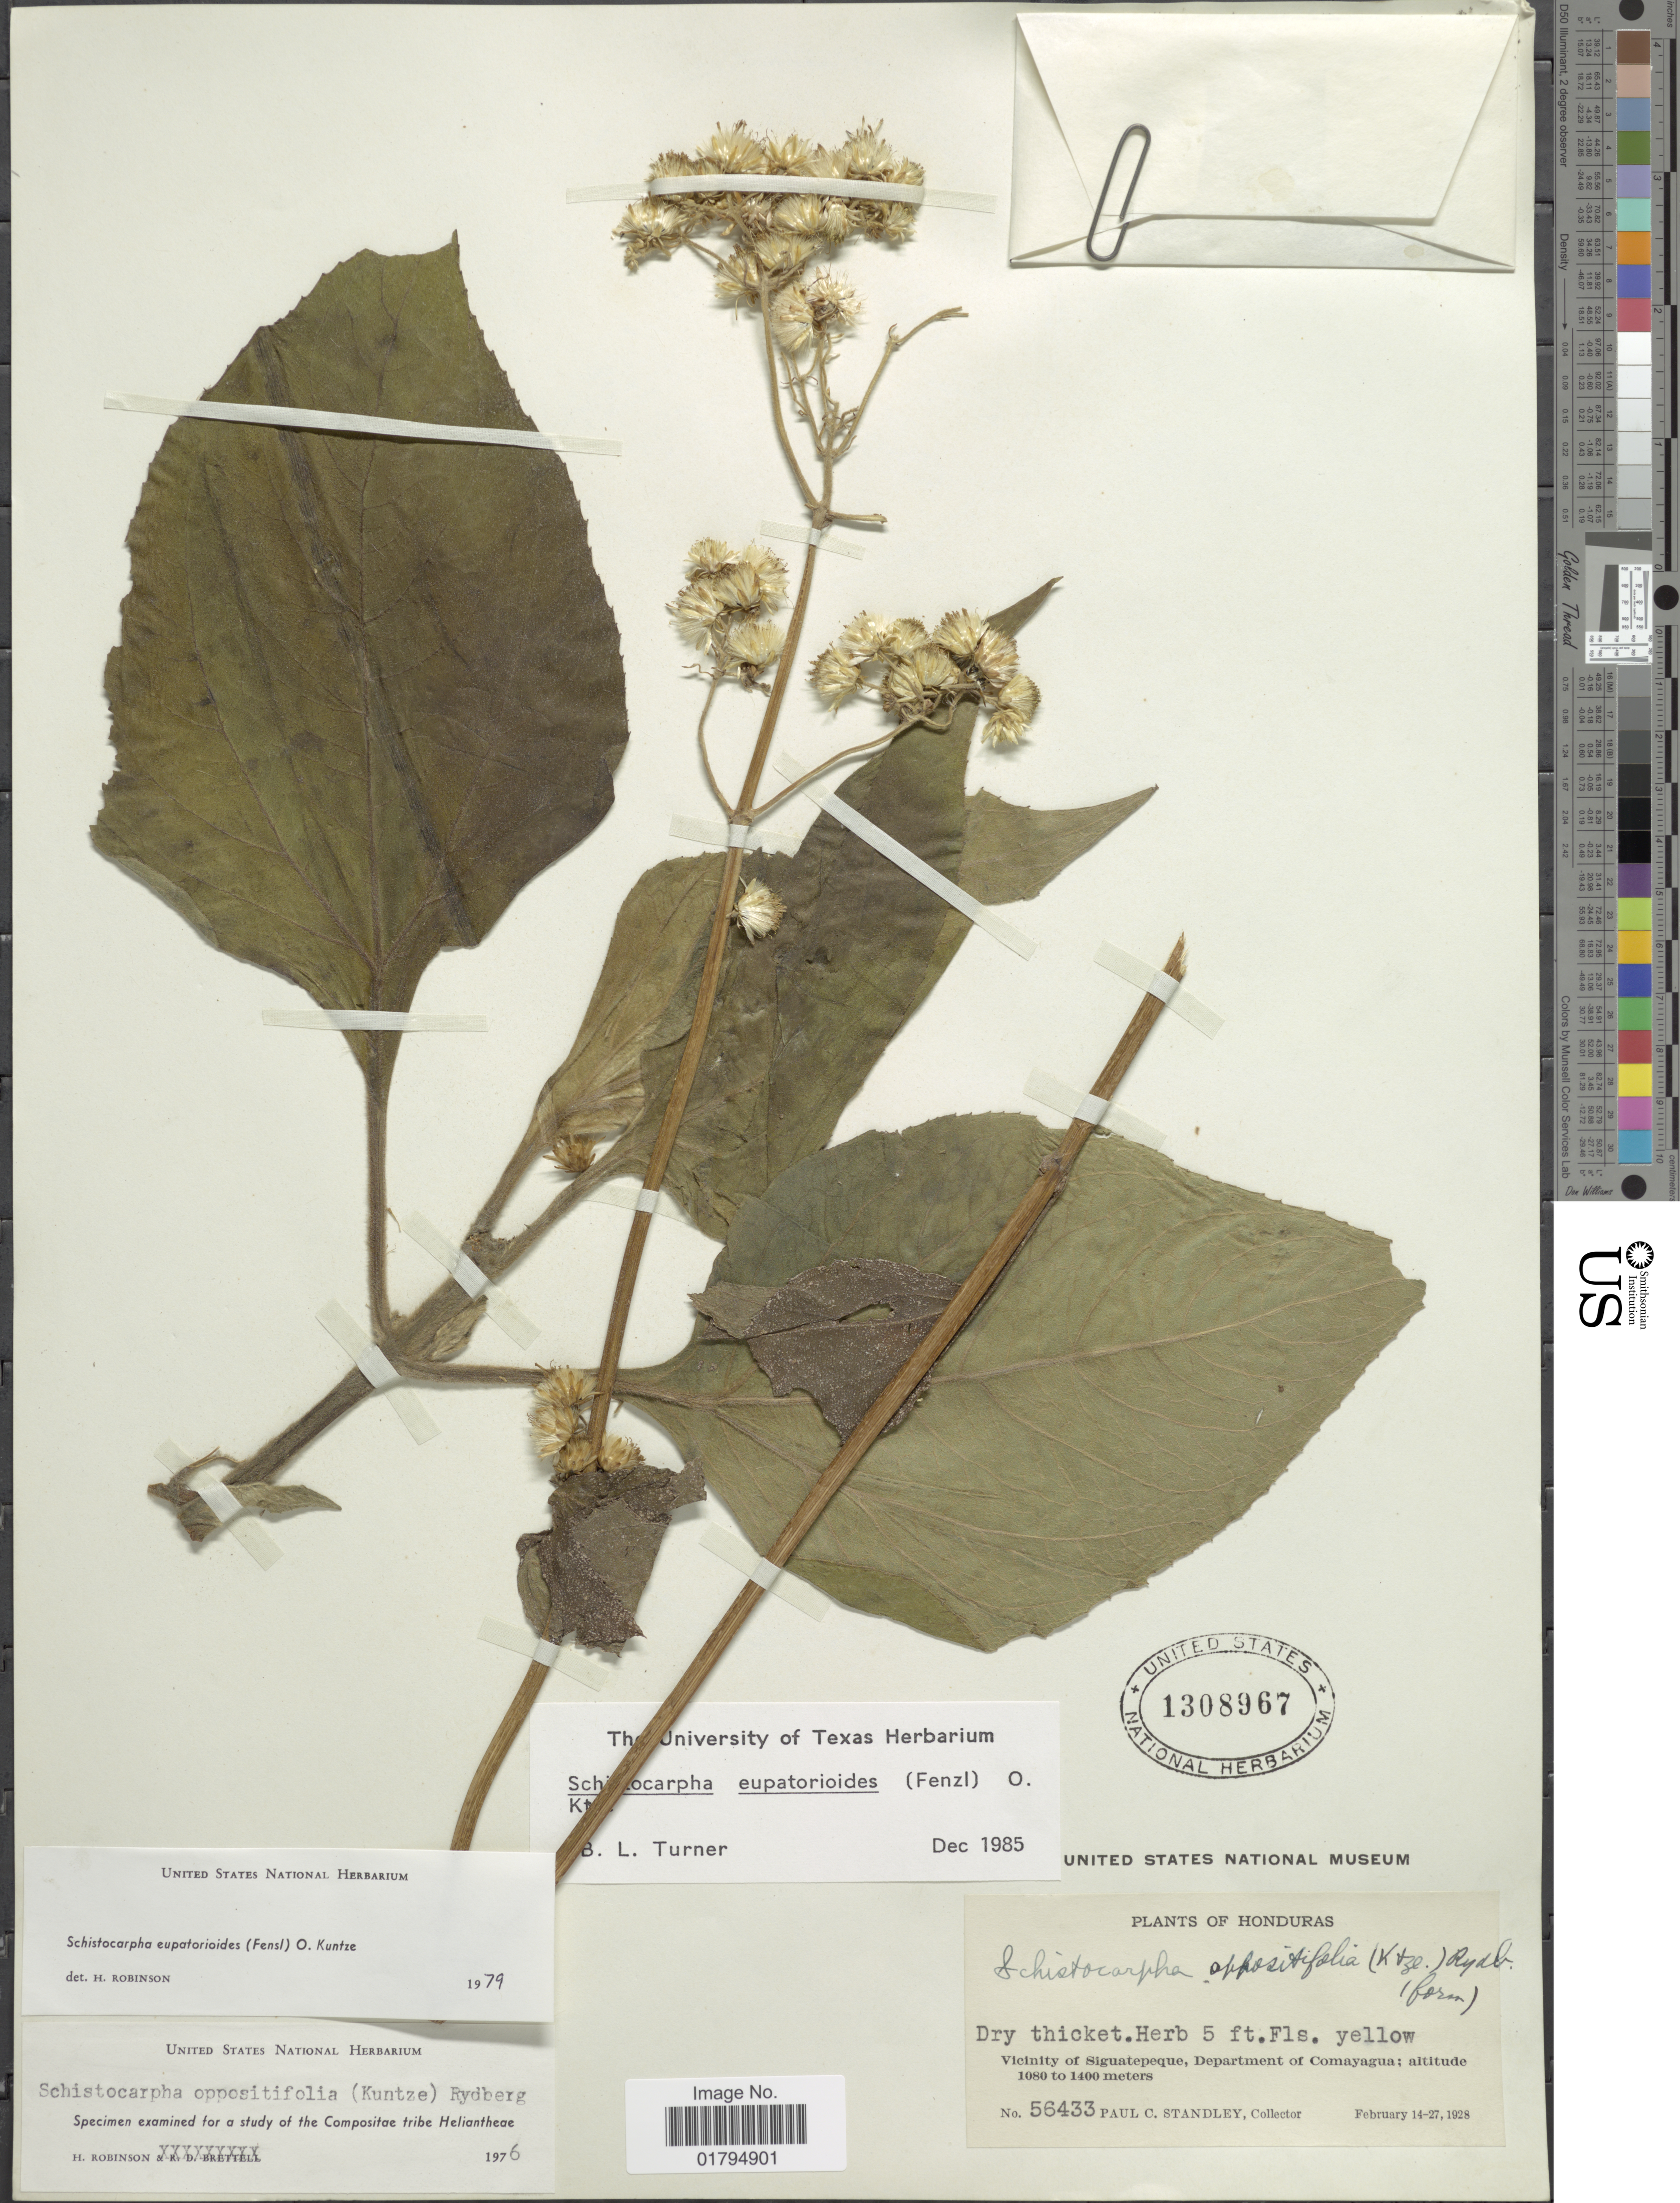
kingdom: Plantae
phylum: Tracheophyta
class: Magnoliopsida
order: Asterales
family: Asteraceae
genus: Schistocarpha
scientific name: Schistocarpha eupatorioides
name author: (Fenzl) Kuntze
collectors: P. C. Standley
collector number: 56433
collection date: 1928-02-14/1928-02-27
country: Honduras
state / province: Comayagua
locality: Vicinity of Siguatepeque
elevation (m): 1080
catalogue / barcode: US 1308967